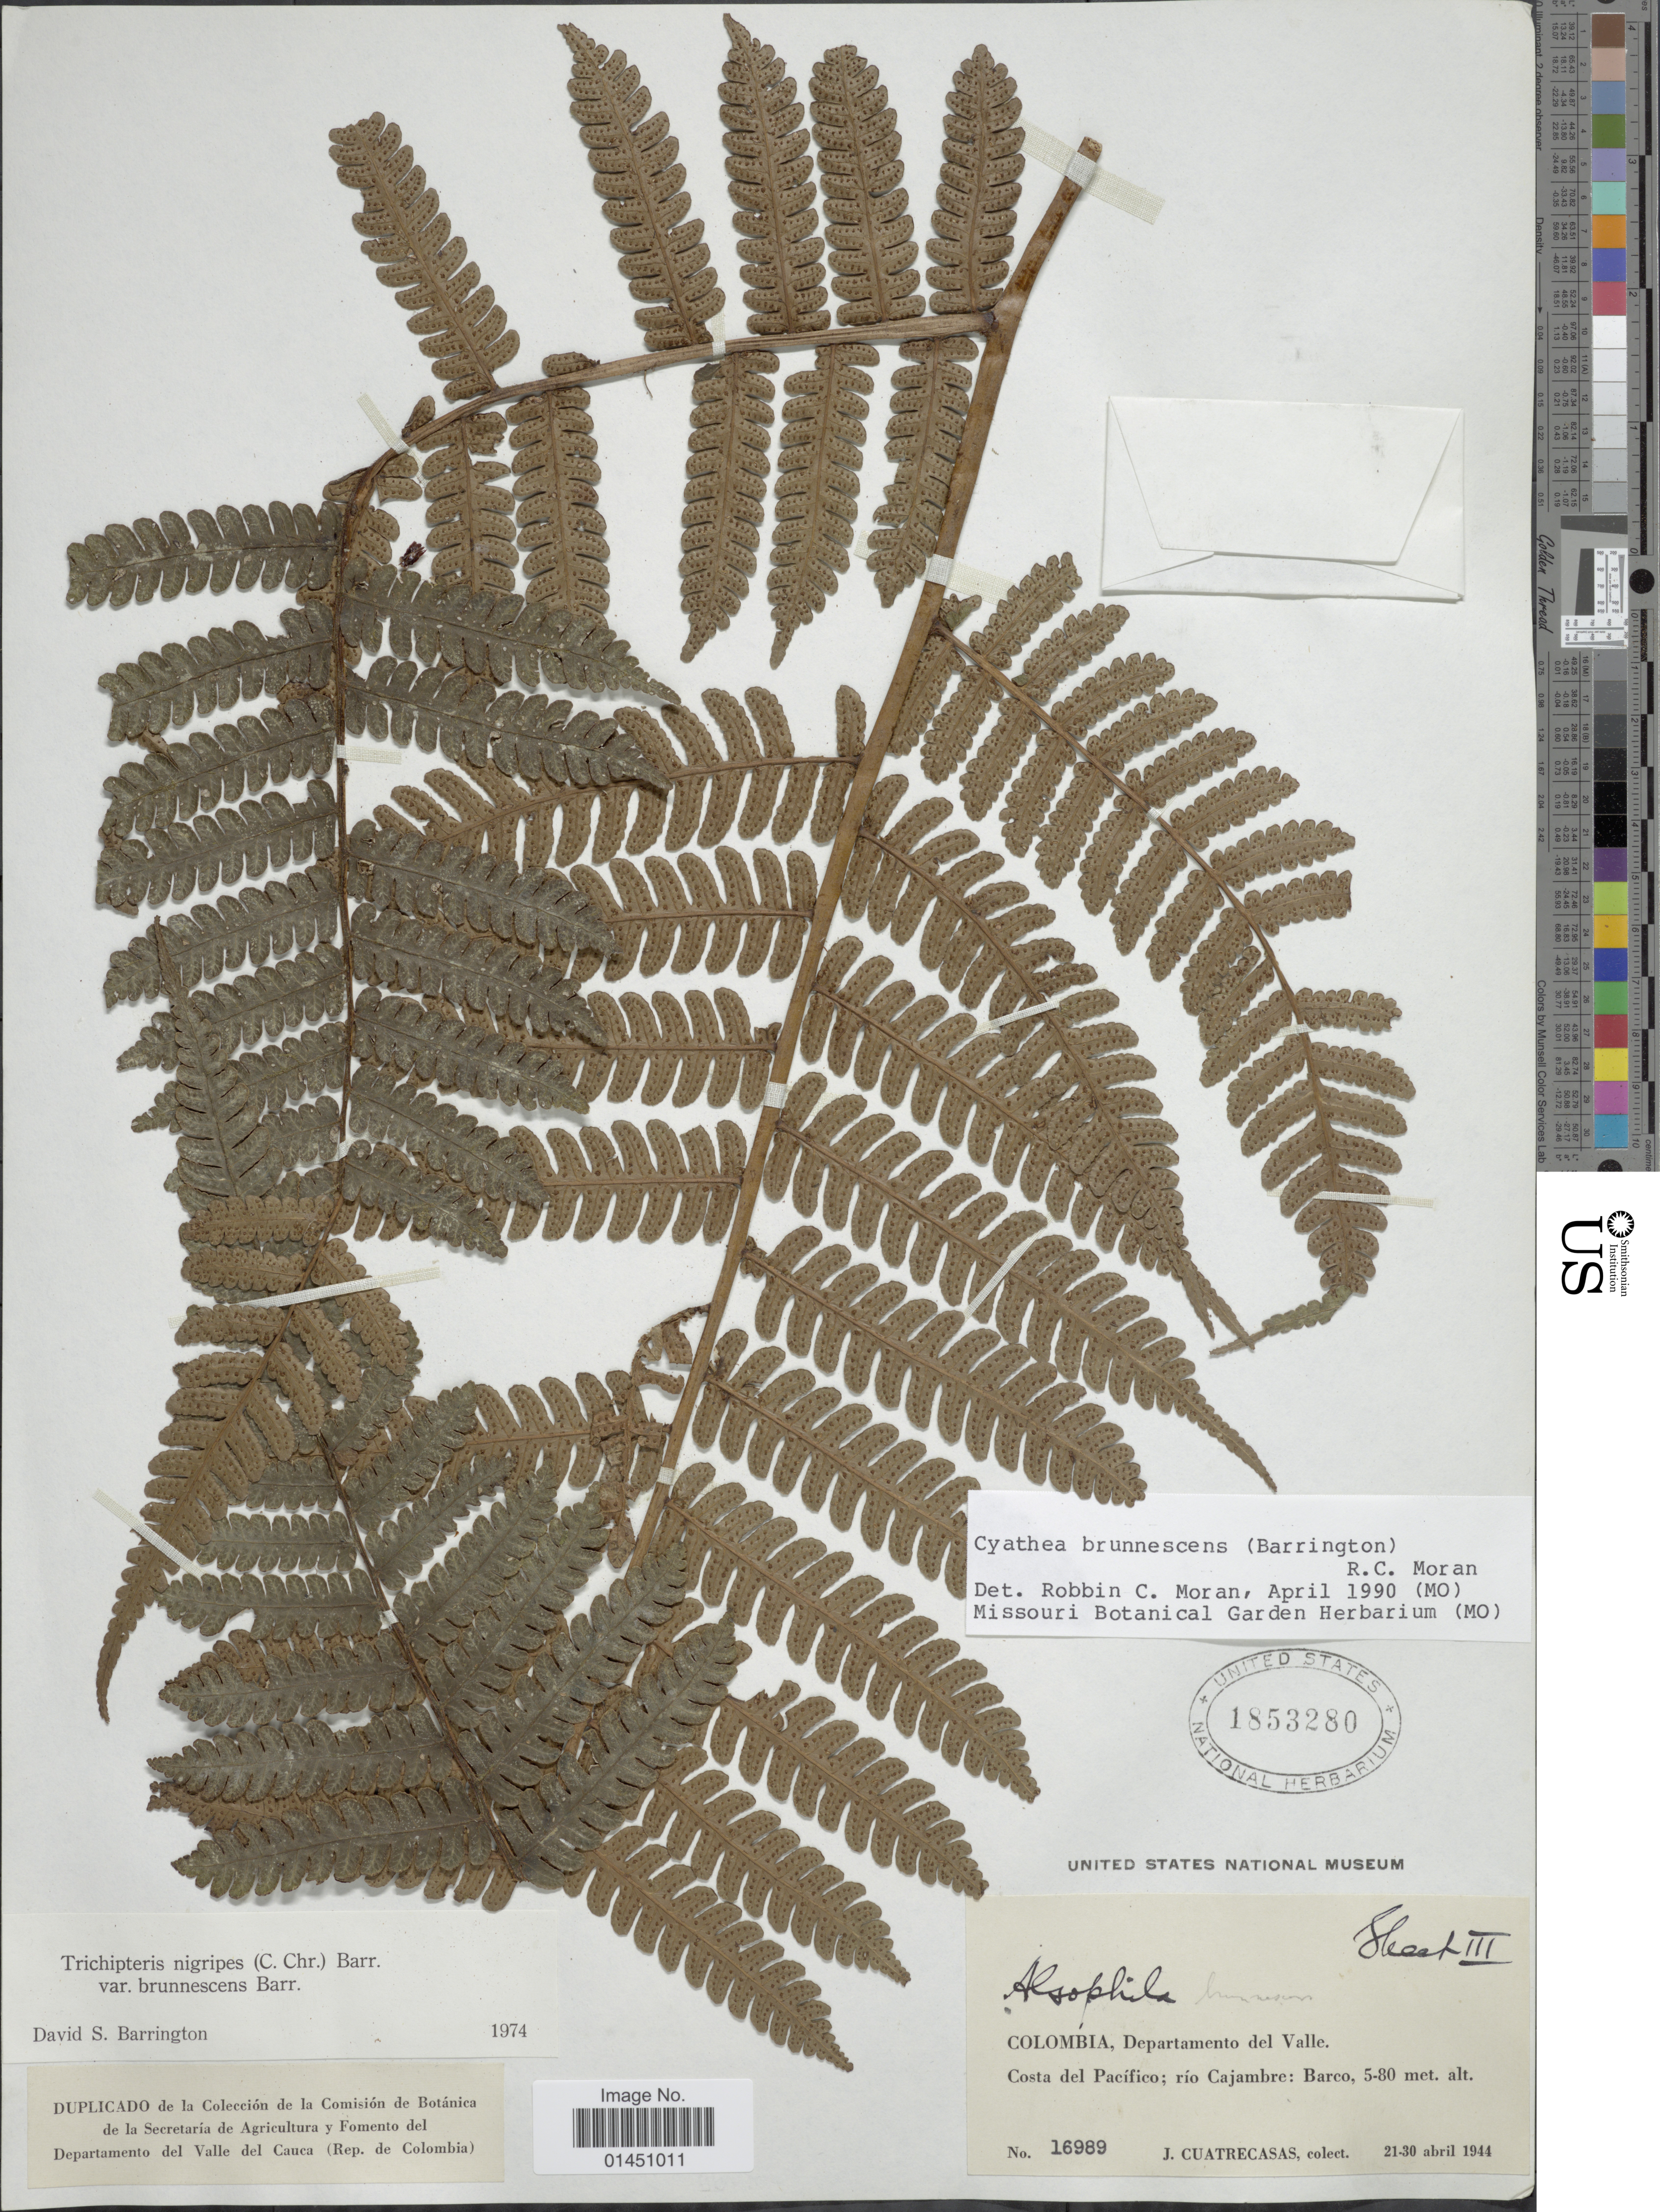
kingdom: Plantae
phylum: Tracheophyta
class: Polypodiopsida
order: Cyatheales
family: Cyatheaceae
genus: Cyathea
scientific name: Cyathea brunnescens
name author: (Barrington) R.C. Moran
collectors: J. Cuatrecasas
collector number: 16989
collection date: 1944-04-21/1944-04-30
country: Colombia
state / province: Valle del Cauca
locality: Departamento del Valle, Costa del Pacifico; rio Cajambre: Barco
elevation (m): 5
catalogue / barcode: US 1853280